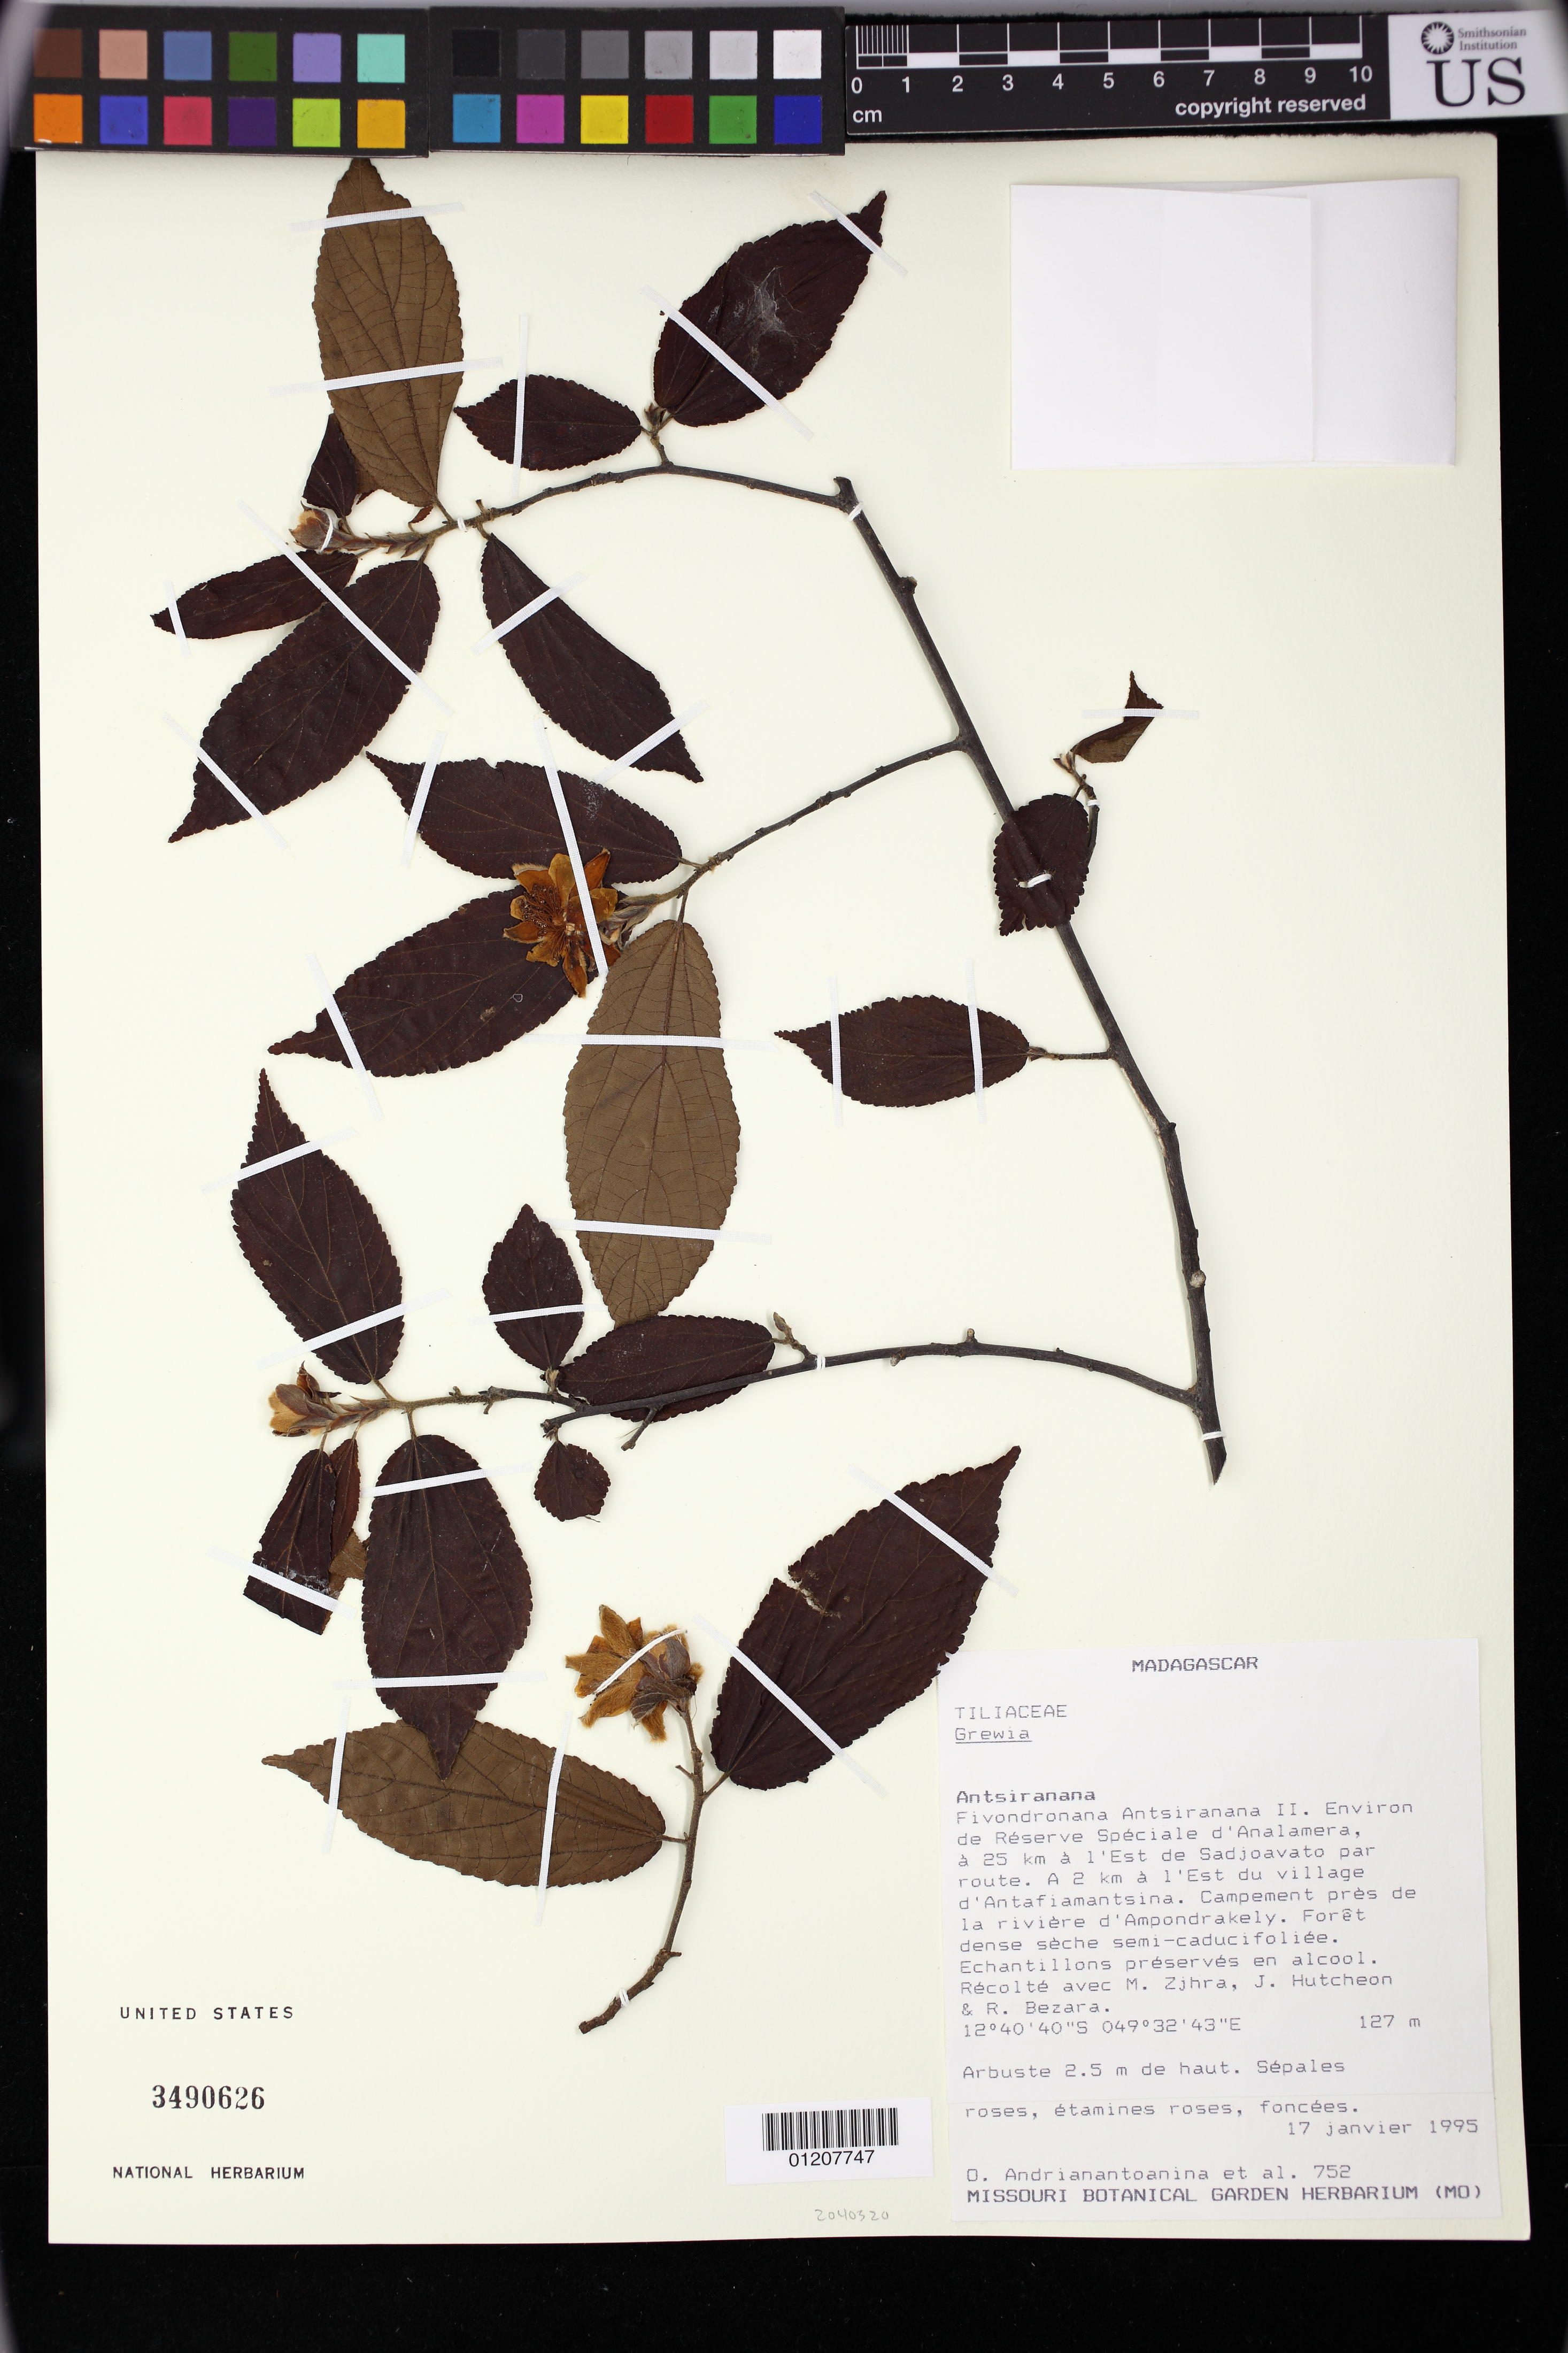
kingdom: Plantae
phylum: Tracheophyta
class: Magnoliopsida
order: Malvales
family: Malvaceae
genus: Grewia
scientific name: Grewia trichopetala Capuron & Mabb., ined. 2018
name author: Capuron & Mabb.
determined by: Dorr, L. J., (BOT), Smithsonian Institution - National Museum of Natural History (UNITED STATES)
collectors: O. Andrianantoanina, M. Zjhra, J. Hutcheon & R. Bezara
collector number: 752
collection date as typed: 17 Jan 1995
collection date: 1995-01-17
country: Madagascar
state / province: Diana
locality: Antsiranana. Fivondronana Antsiranana II. Environ de Réserve Spéciale d'Analamera, Á 25 km Á l'Est de Sadjoavato par route. A 2 km l'Est du village d'Antafiamantsina. Campement près de la rivière d'Ampondrakely. Forêt dense sèche semi-caducifol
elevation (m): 127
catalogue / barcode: US 3490626